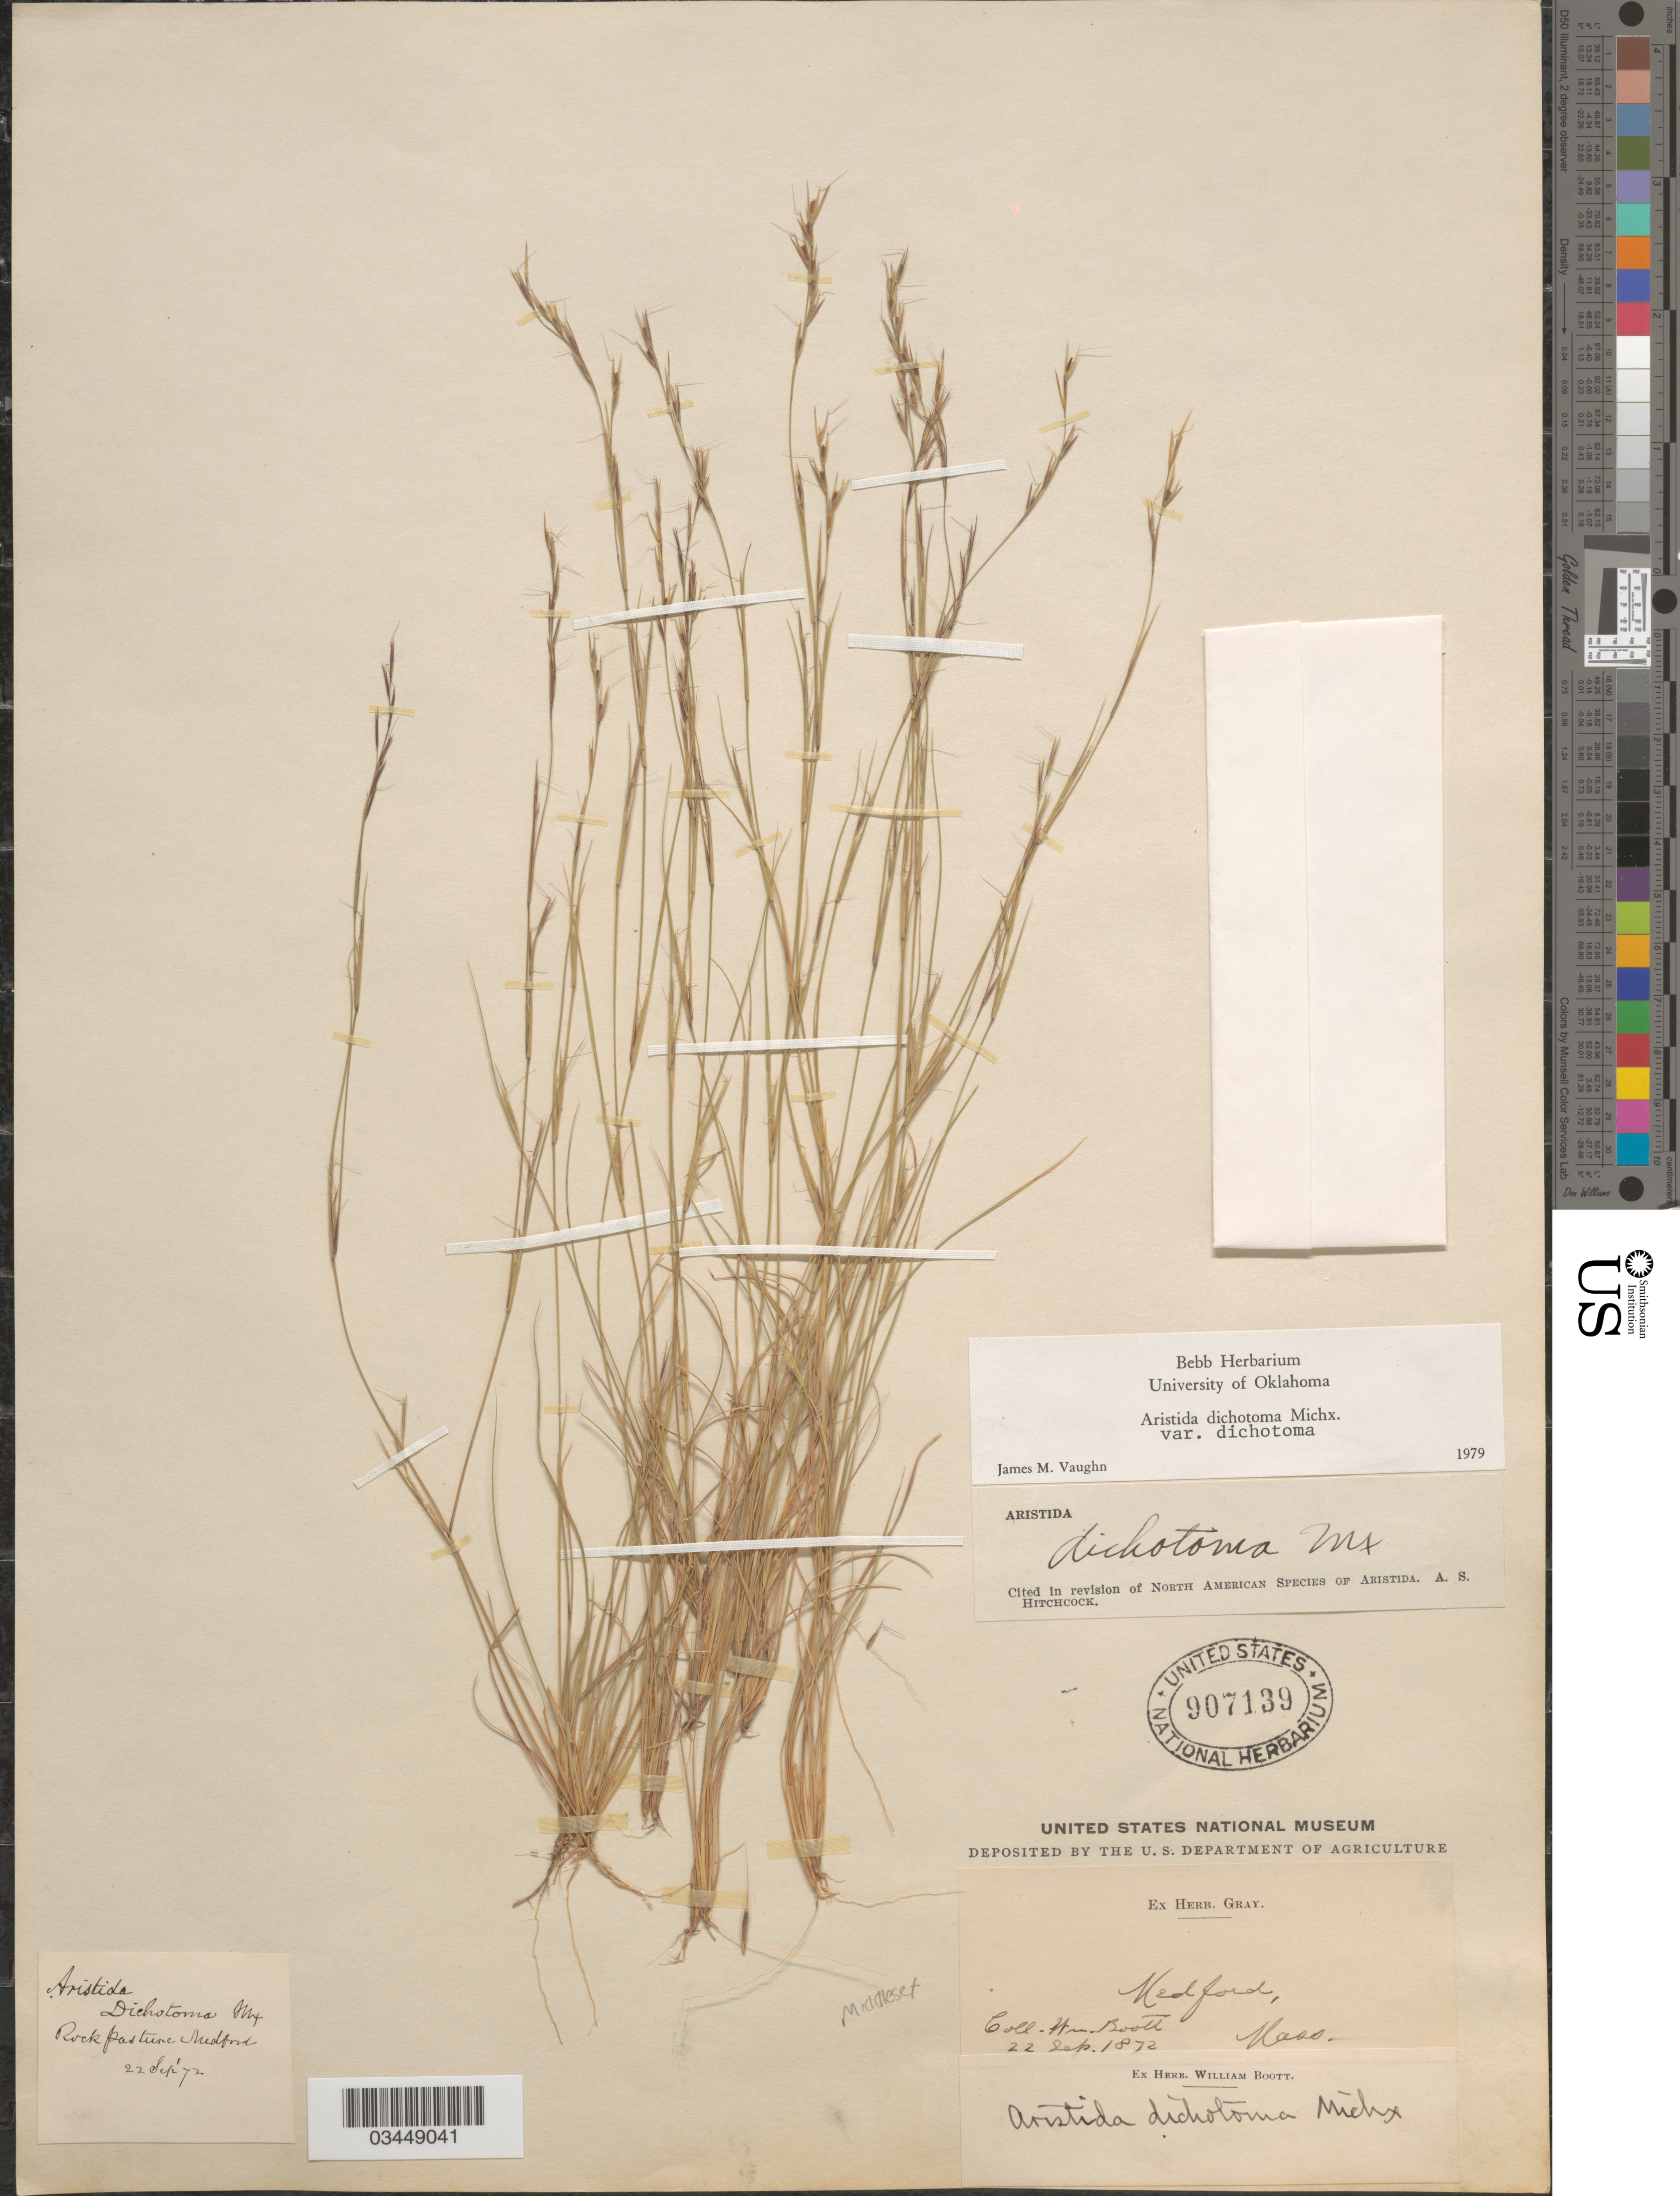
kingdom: Plantae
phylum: Tracheophyta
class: Liliopsida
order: Poales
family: Poaceae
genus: Aristida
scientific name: Aristida dichotoma var. dichotoma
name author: Michx.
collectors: W. Boott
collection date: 1872-09-22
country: United States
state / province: Massachusetts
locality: Medford. Middlesex.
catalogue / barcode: US 907139